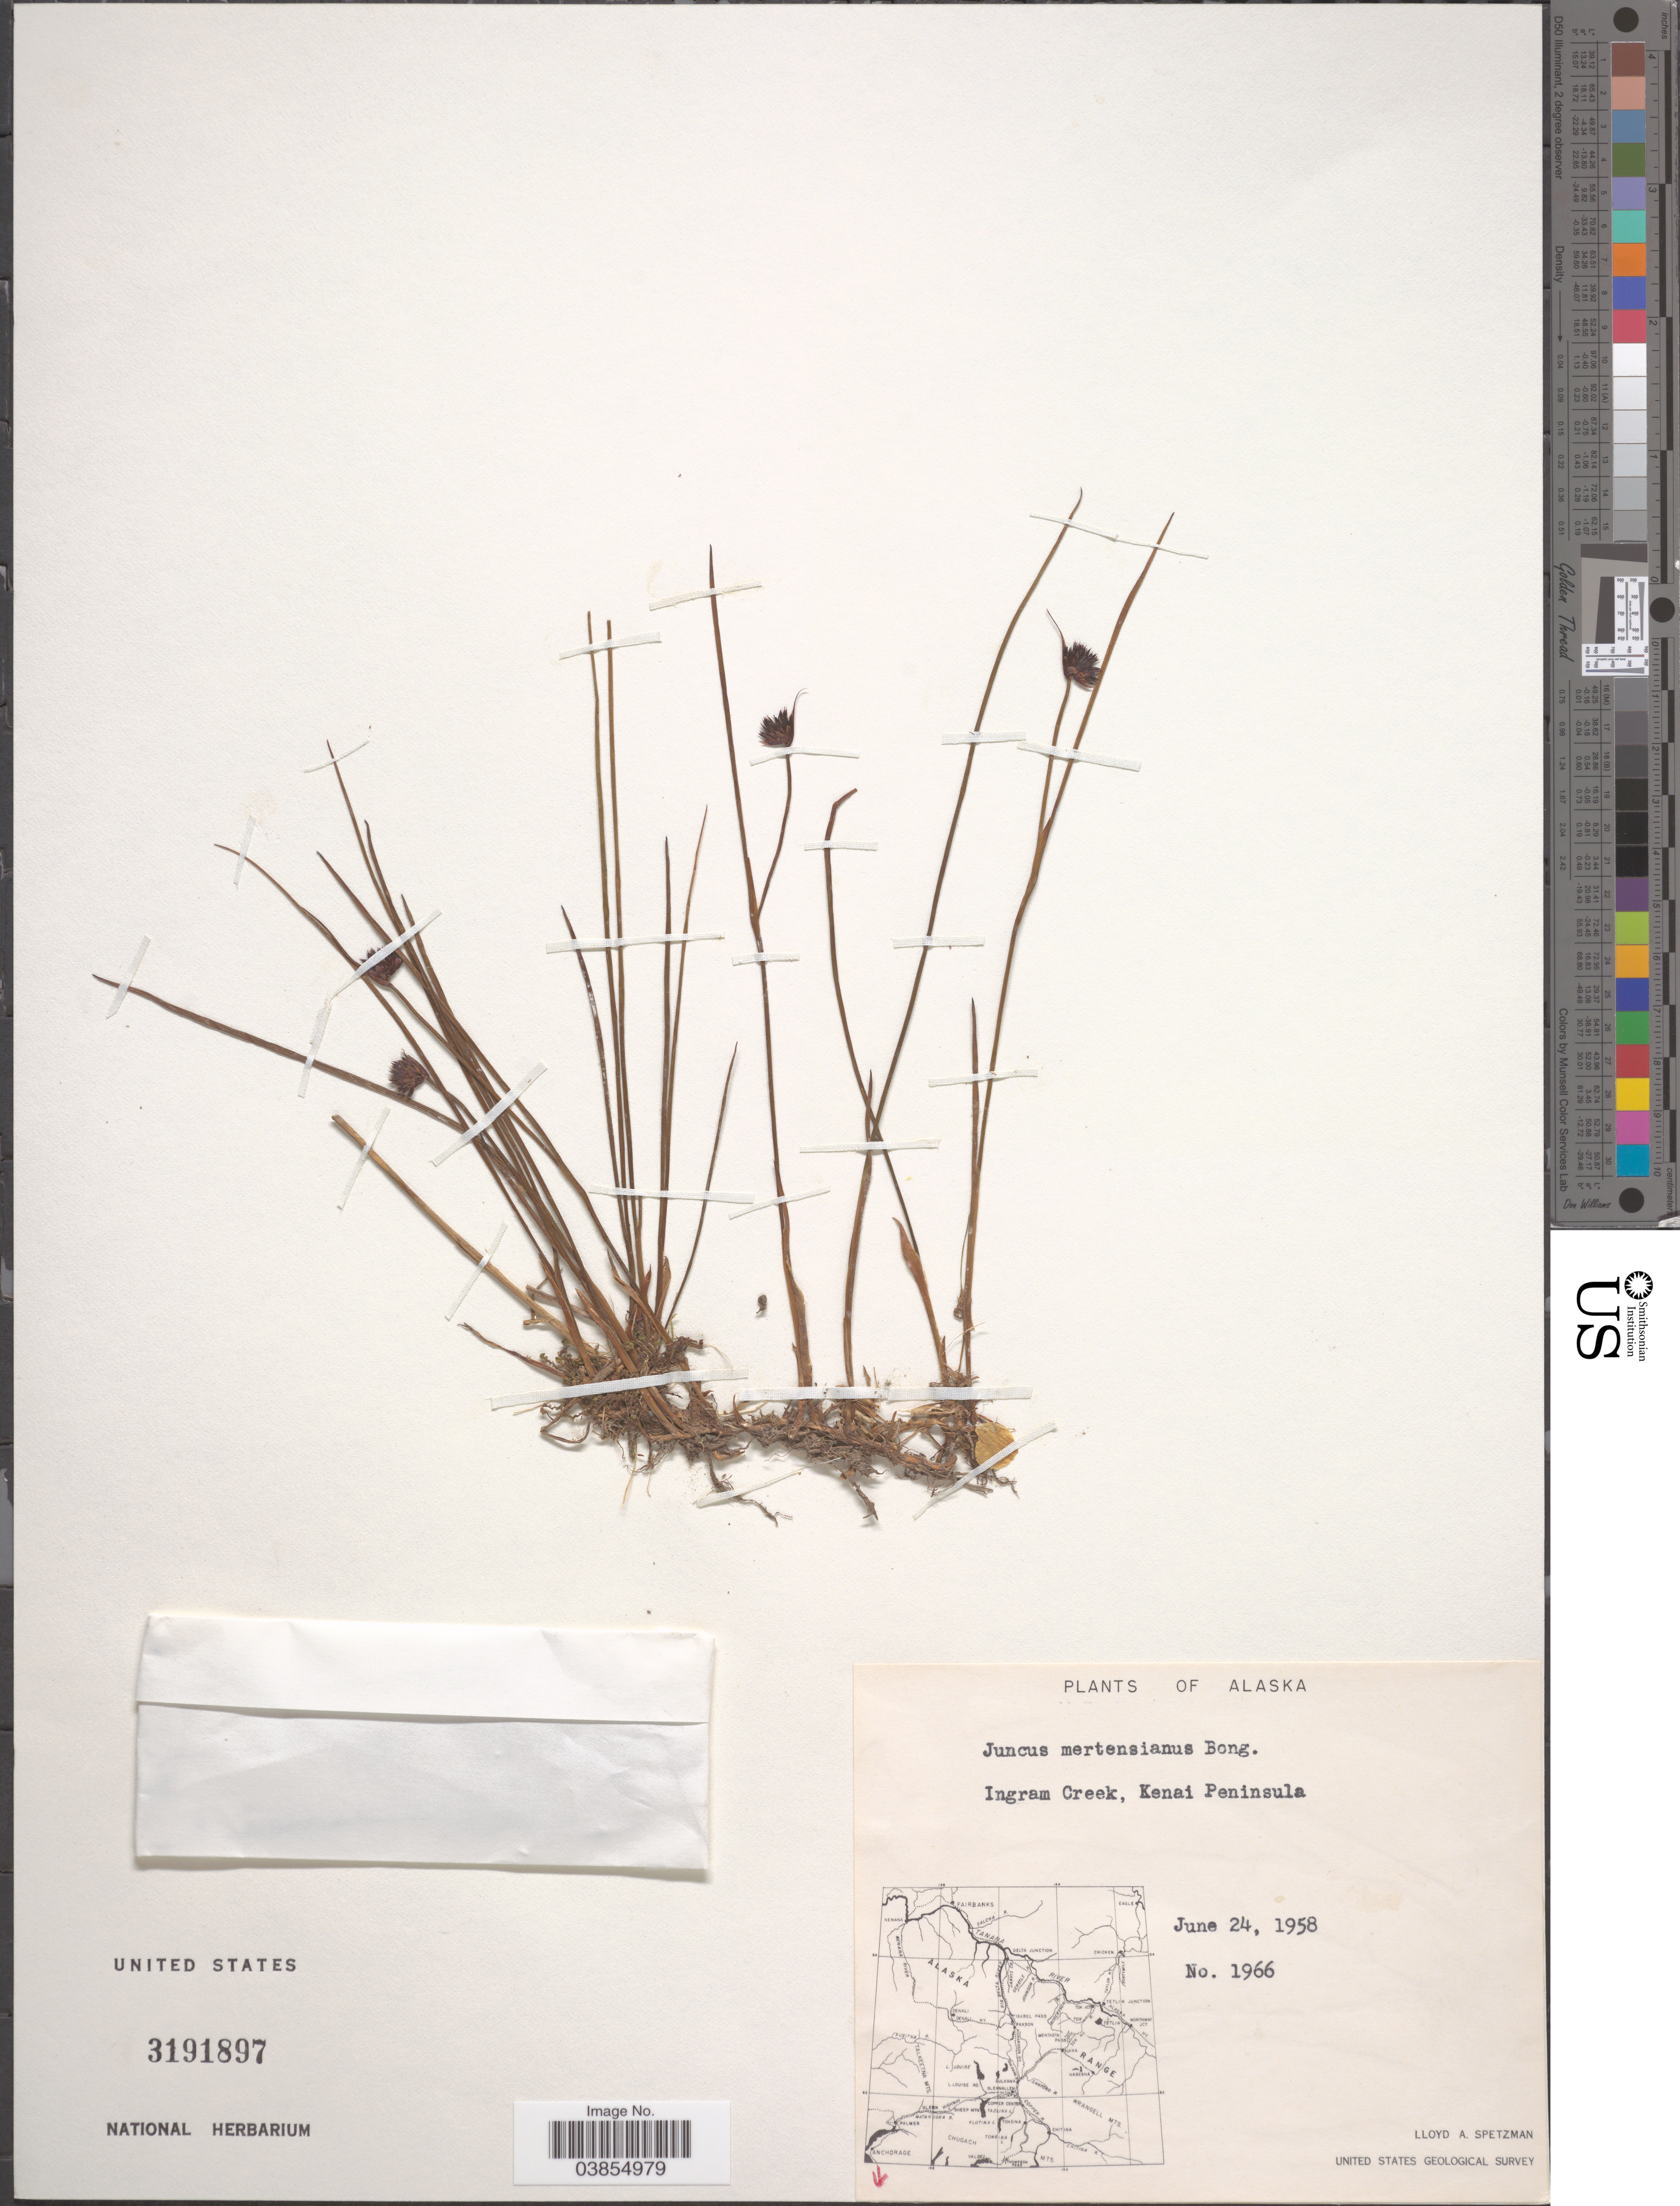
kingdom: Plantae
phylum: Tracheophyta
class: Liliopsida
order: Poales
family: Juncaceae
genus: Juncus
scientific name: Juncus mertensianus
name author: Bong.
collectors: L. Spetzman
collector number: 1966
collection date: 1958-06-24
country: United States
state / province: Alaska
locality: Ingram Creek, Kenai Peninsula.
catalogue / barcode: US 3191897